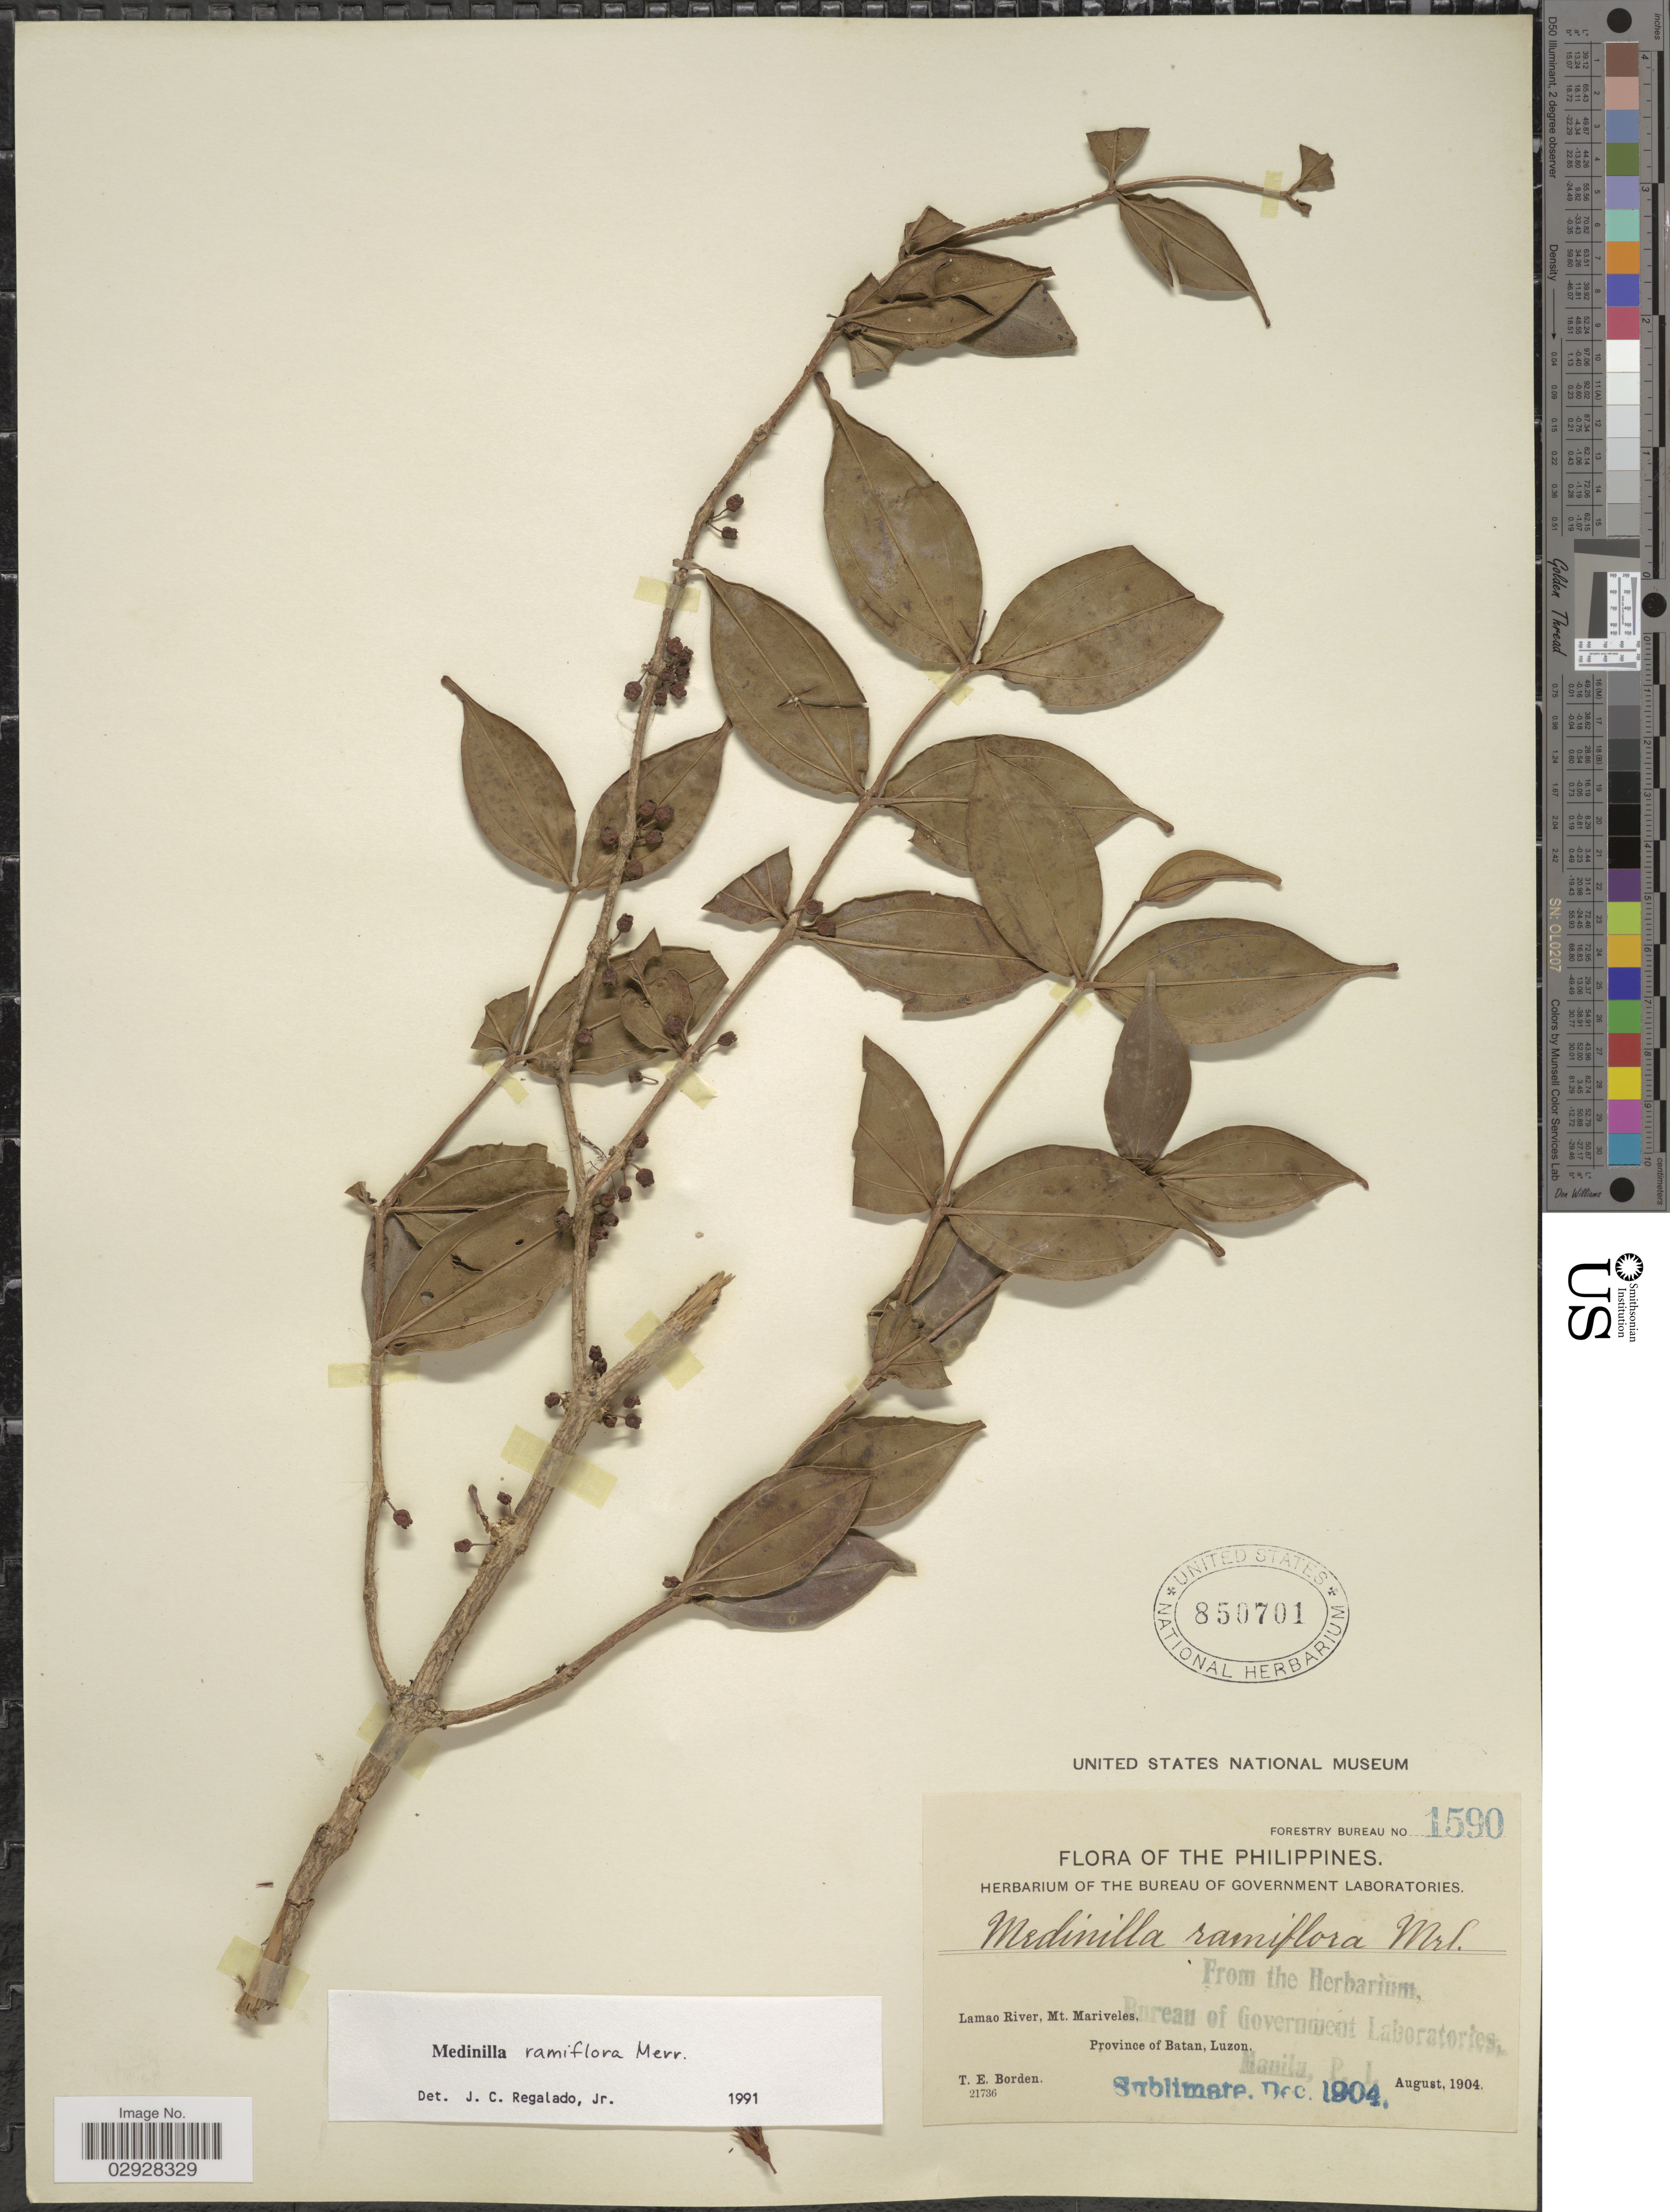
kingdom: Plantae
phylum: Tracheophyta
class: Magnoliopsida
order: Myrtales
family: Melastomataceae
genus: Medinilla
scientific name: Medinilla ramiflora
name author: Merr.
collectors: T. E. Borden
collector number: Forestry Bureau 1590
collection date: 1904-08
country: Philippines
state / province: Cagayan Valley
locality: Lamao River, Mt. Mariveles, Province of Batan, Luzon.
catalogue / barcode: US 850701